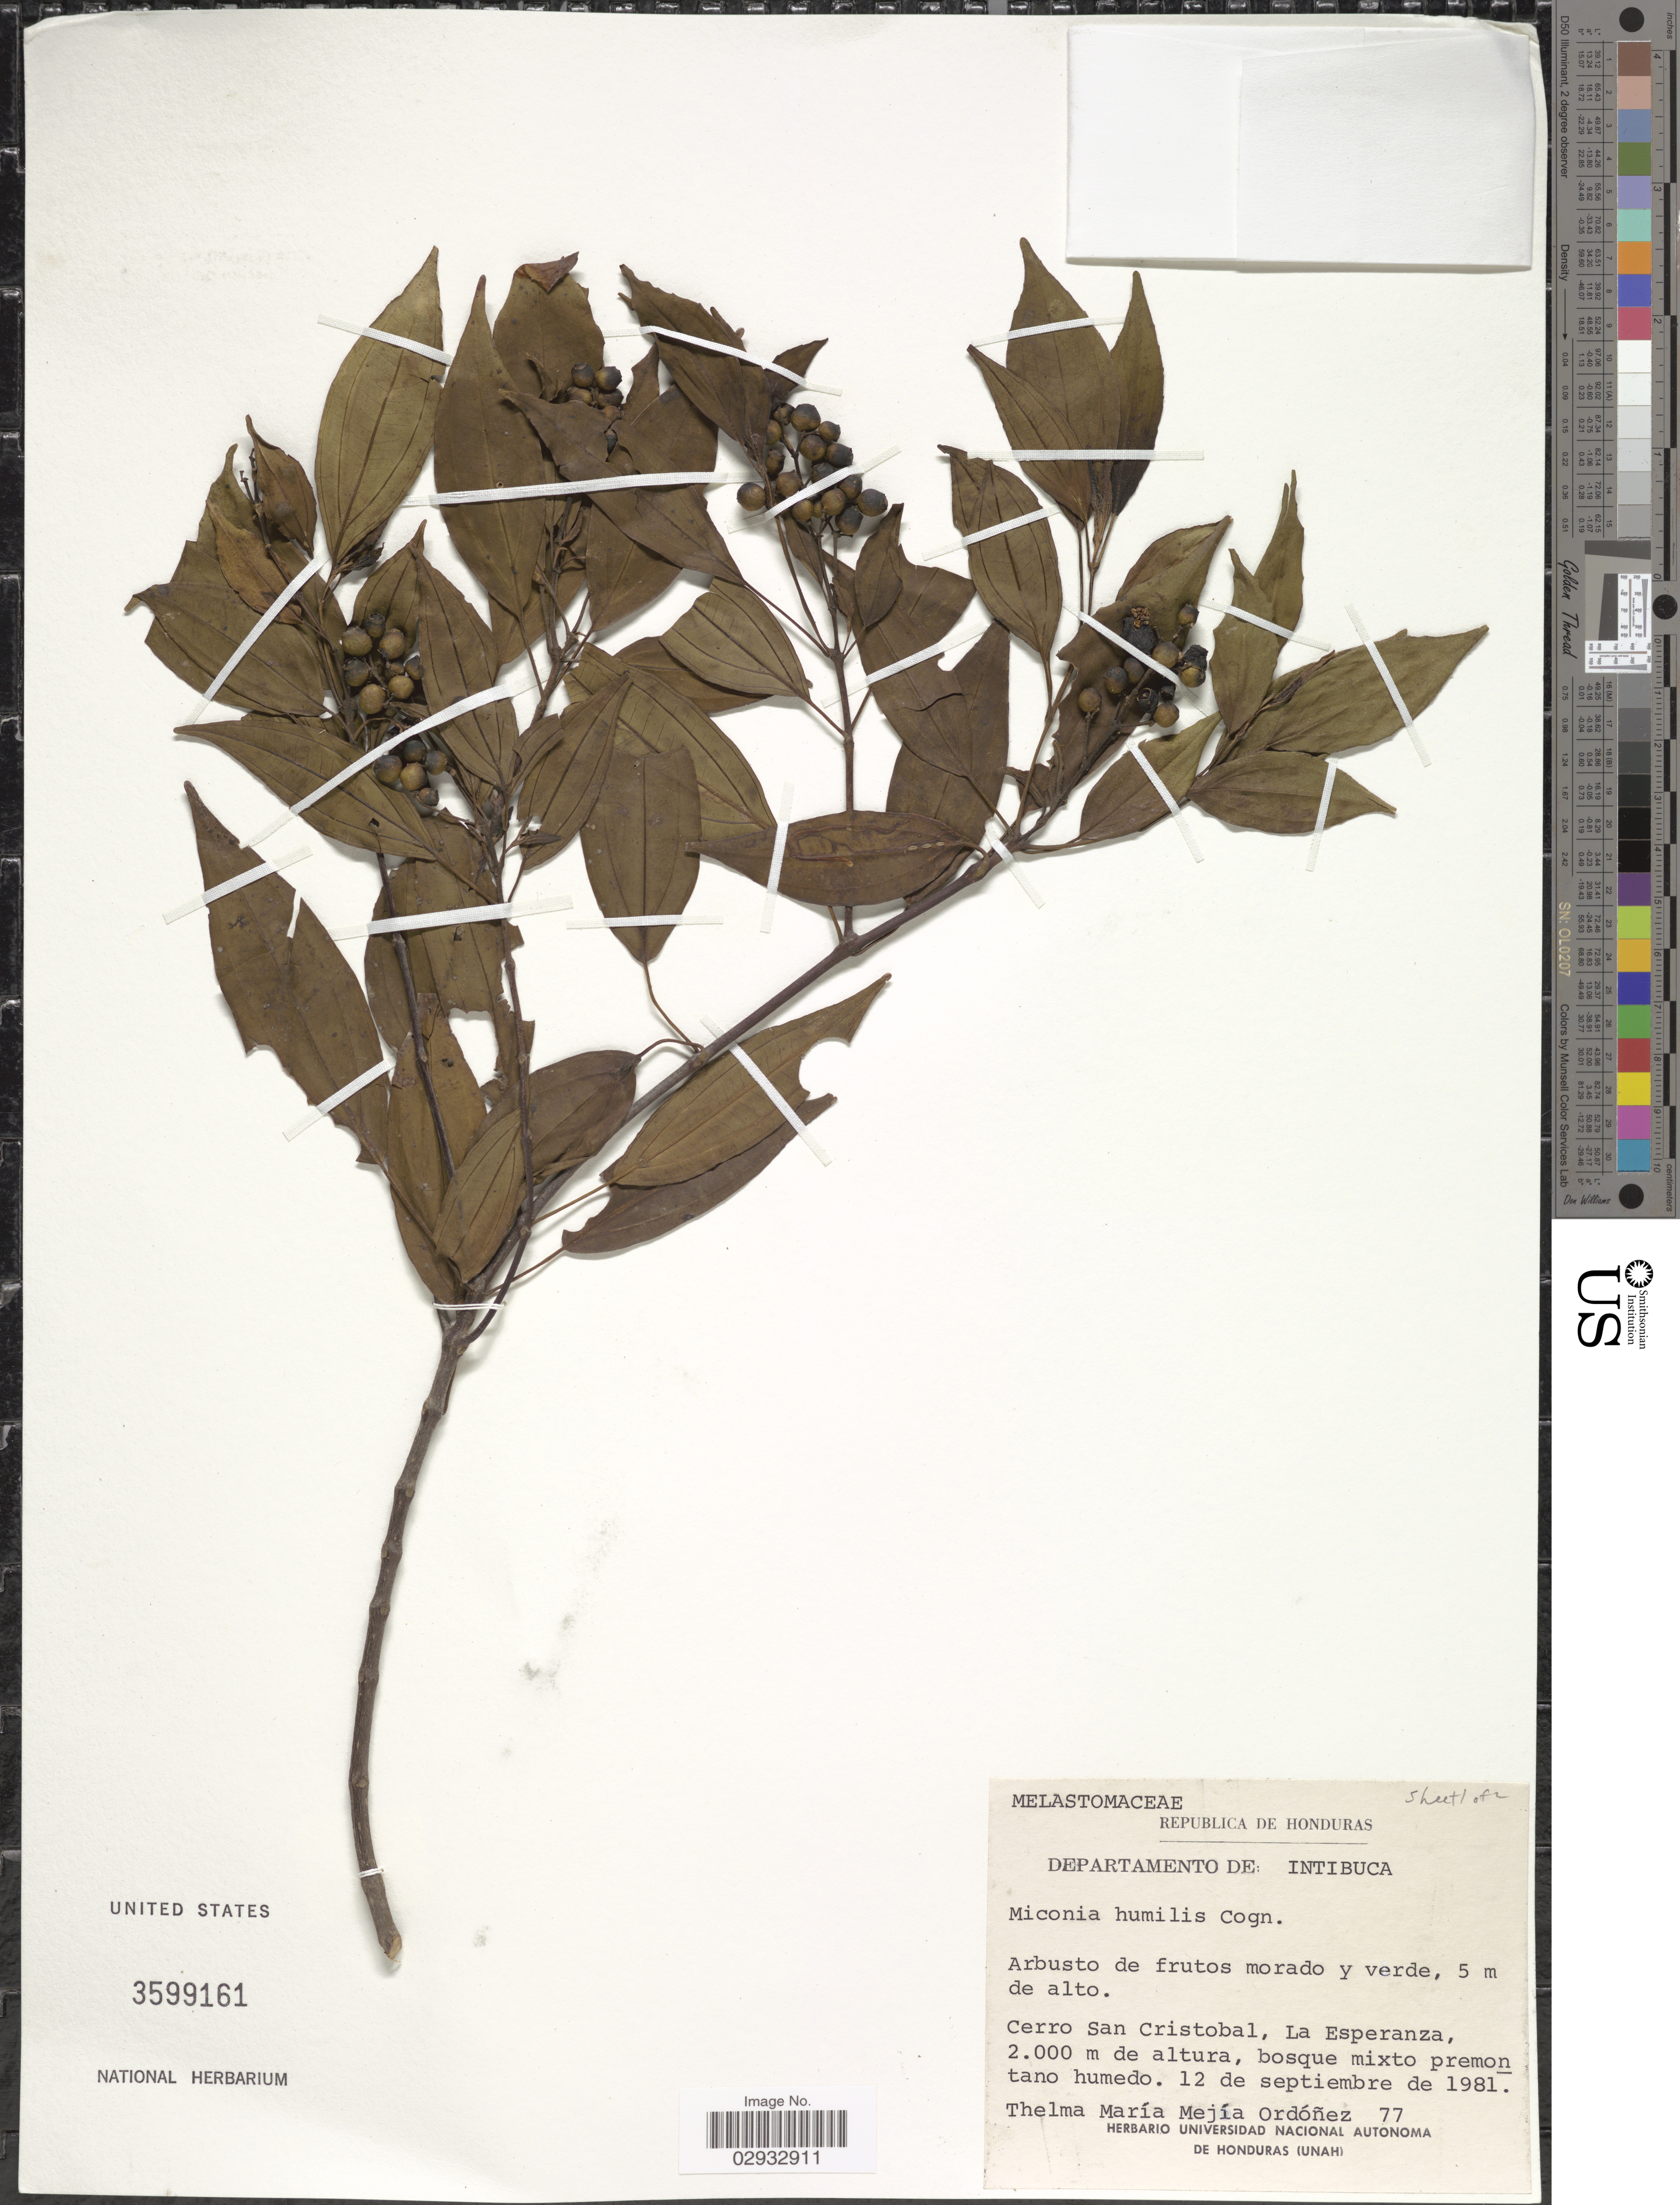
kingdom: Plantae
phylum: Tracheophyta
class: Magnoliopsida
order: Myrtales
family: Melastomataceae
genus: Miconia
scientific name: Miconia humilis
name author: Cogn.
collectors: T. Mejía Ordóñez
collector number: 77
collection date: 1981-09-12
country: Honduras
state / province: Intibuca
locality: Republica de Honduras. Departamento de Intibuca. Cerro San Cristobal, La Esperanza.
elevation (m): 2000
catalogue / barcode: US 3599161